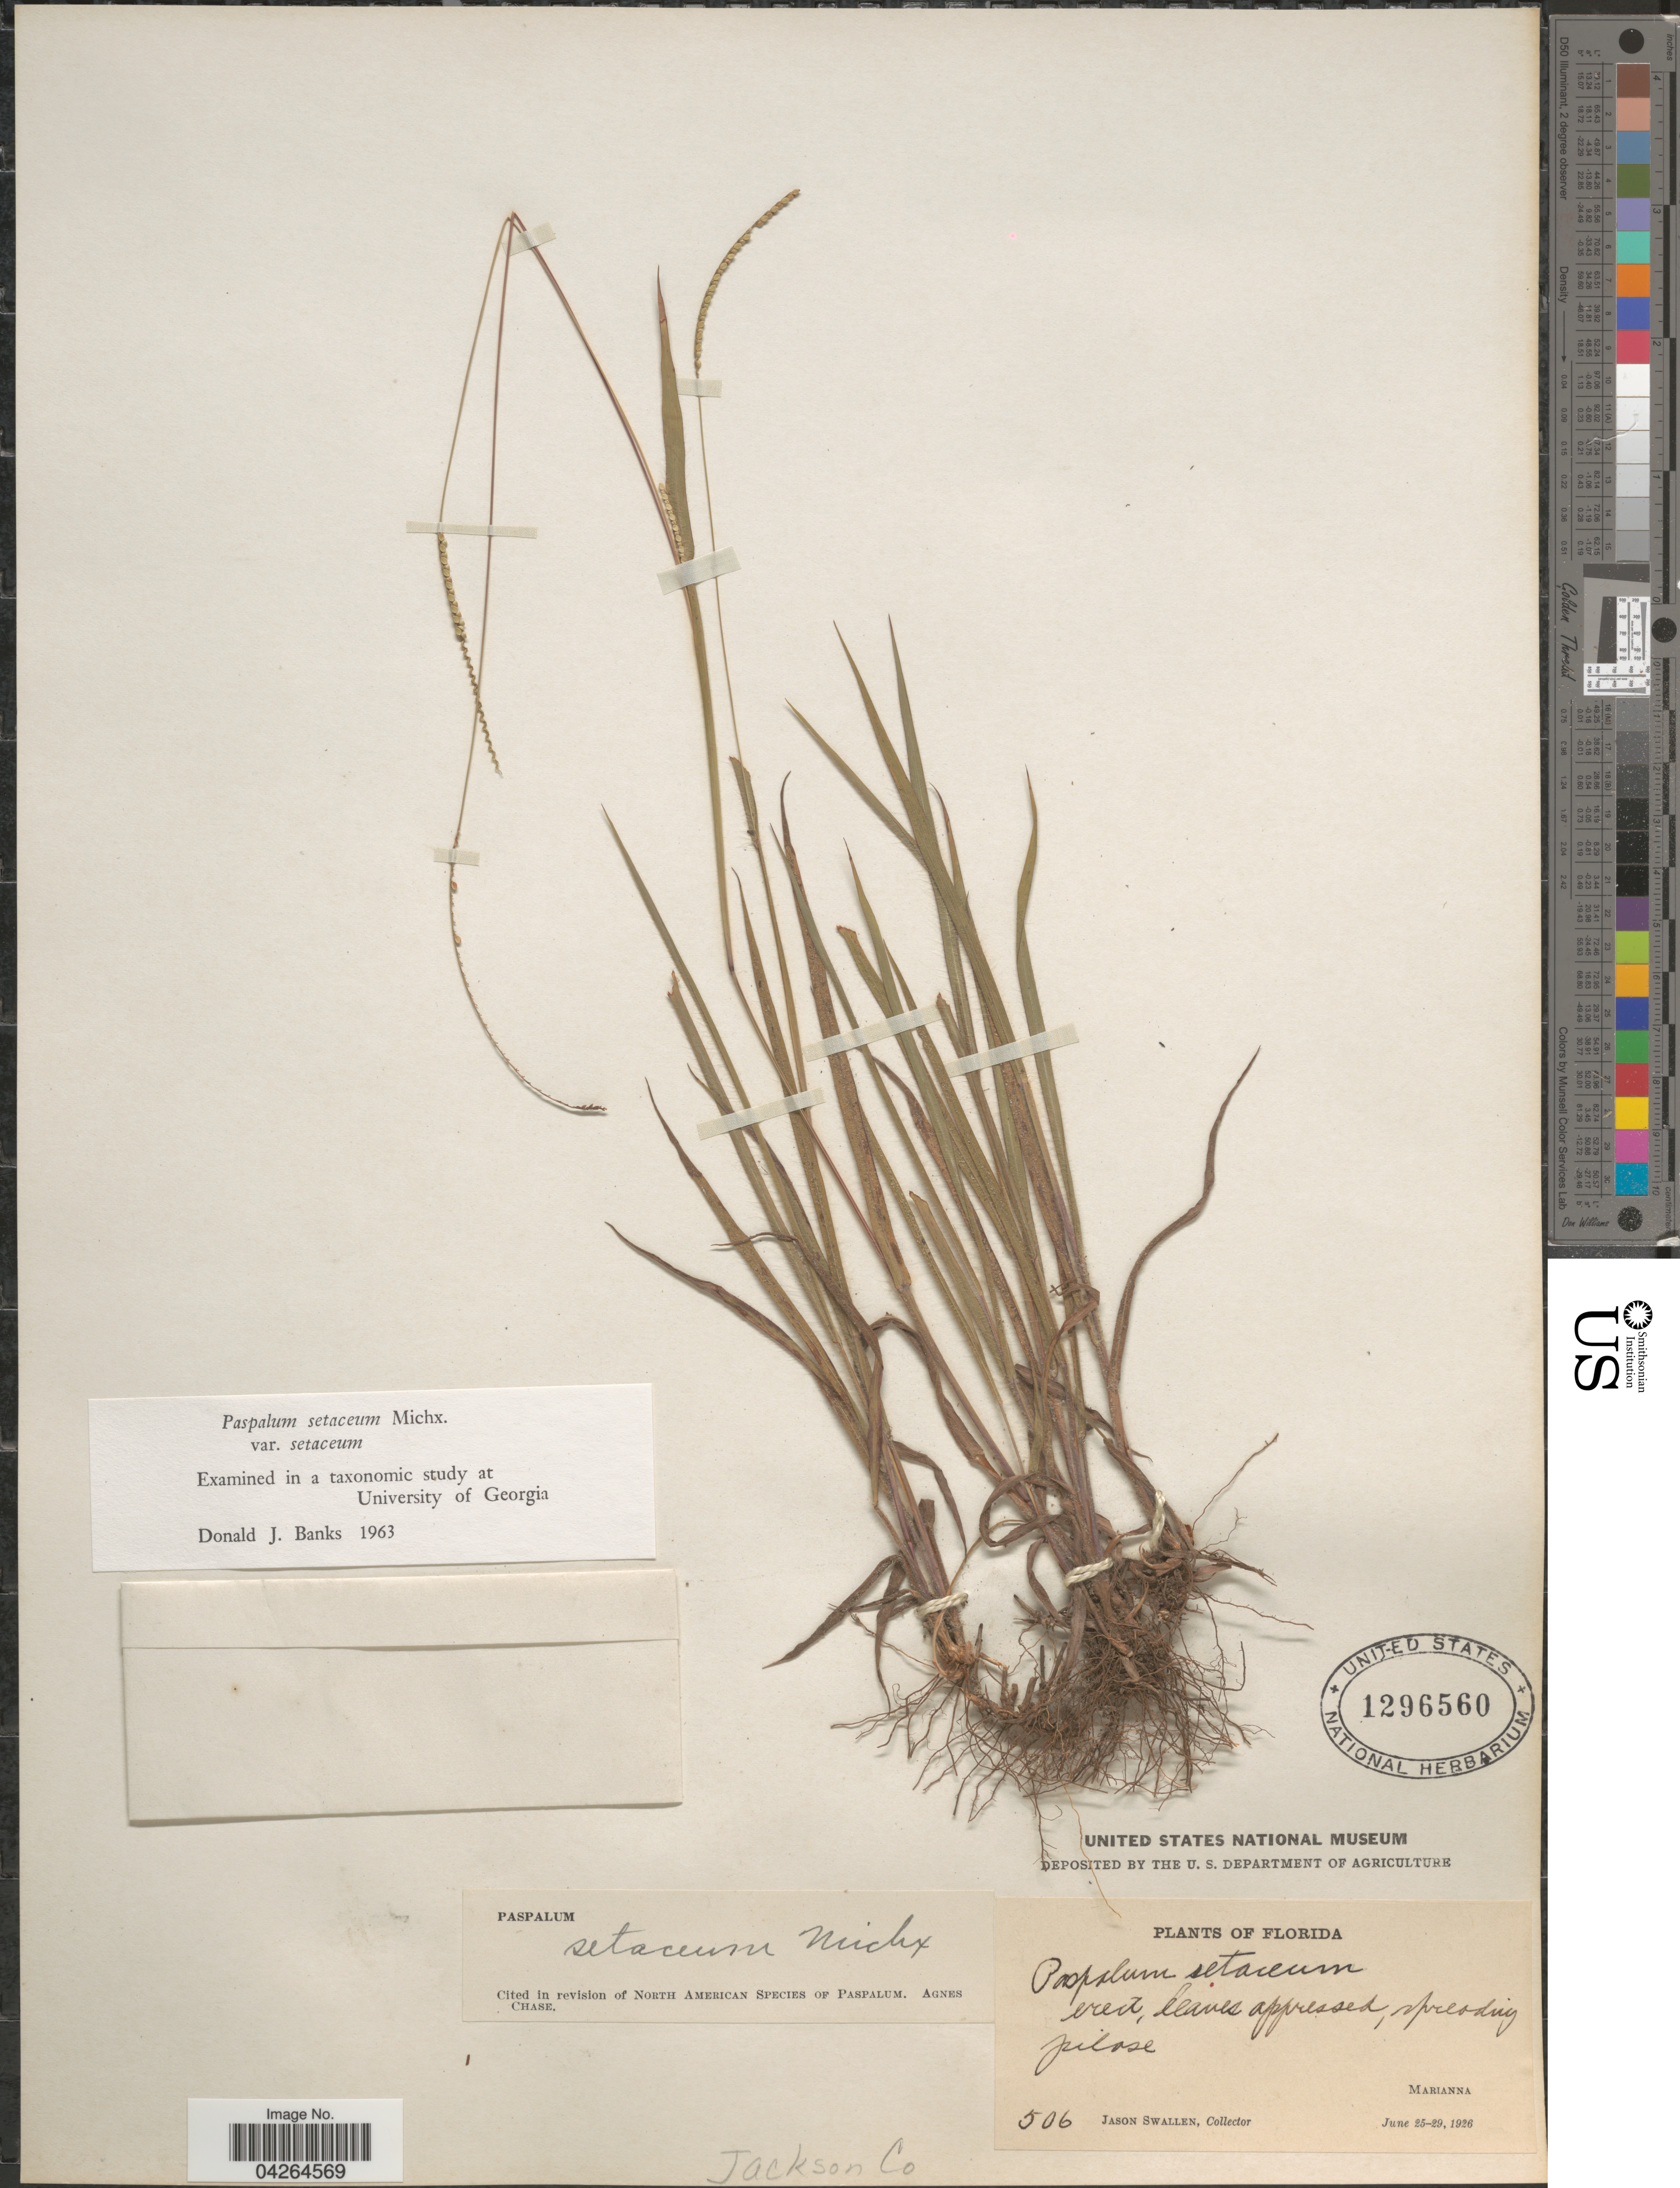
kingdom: Plantae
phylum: Tracheophyta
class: Liliopsida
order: Poales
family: Poaceae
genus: Paspalum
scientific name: Paspalum setaceum var. setaceum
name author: Michx.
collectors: J. R. Swallen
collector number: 506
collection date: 1926-06-25/1926-06-29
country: United States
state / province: Florida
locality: Marianna. Jackson Co.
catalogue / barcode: US 1296560